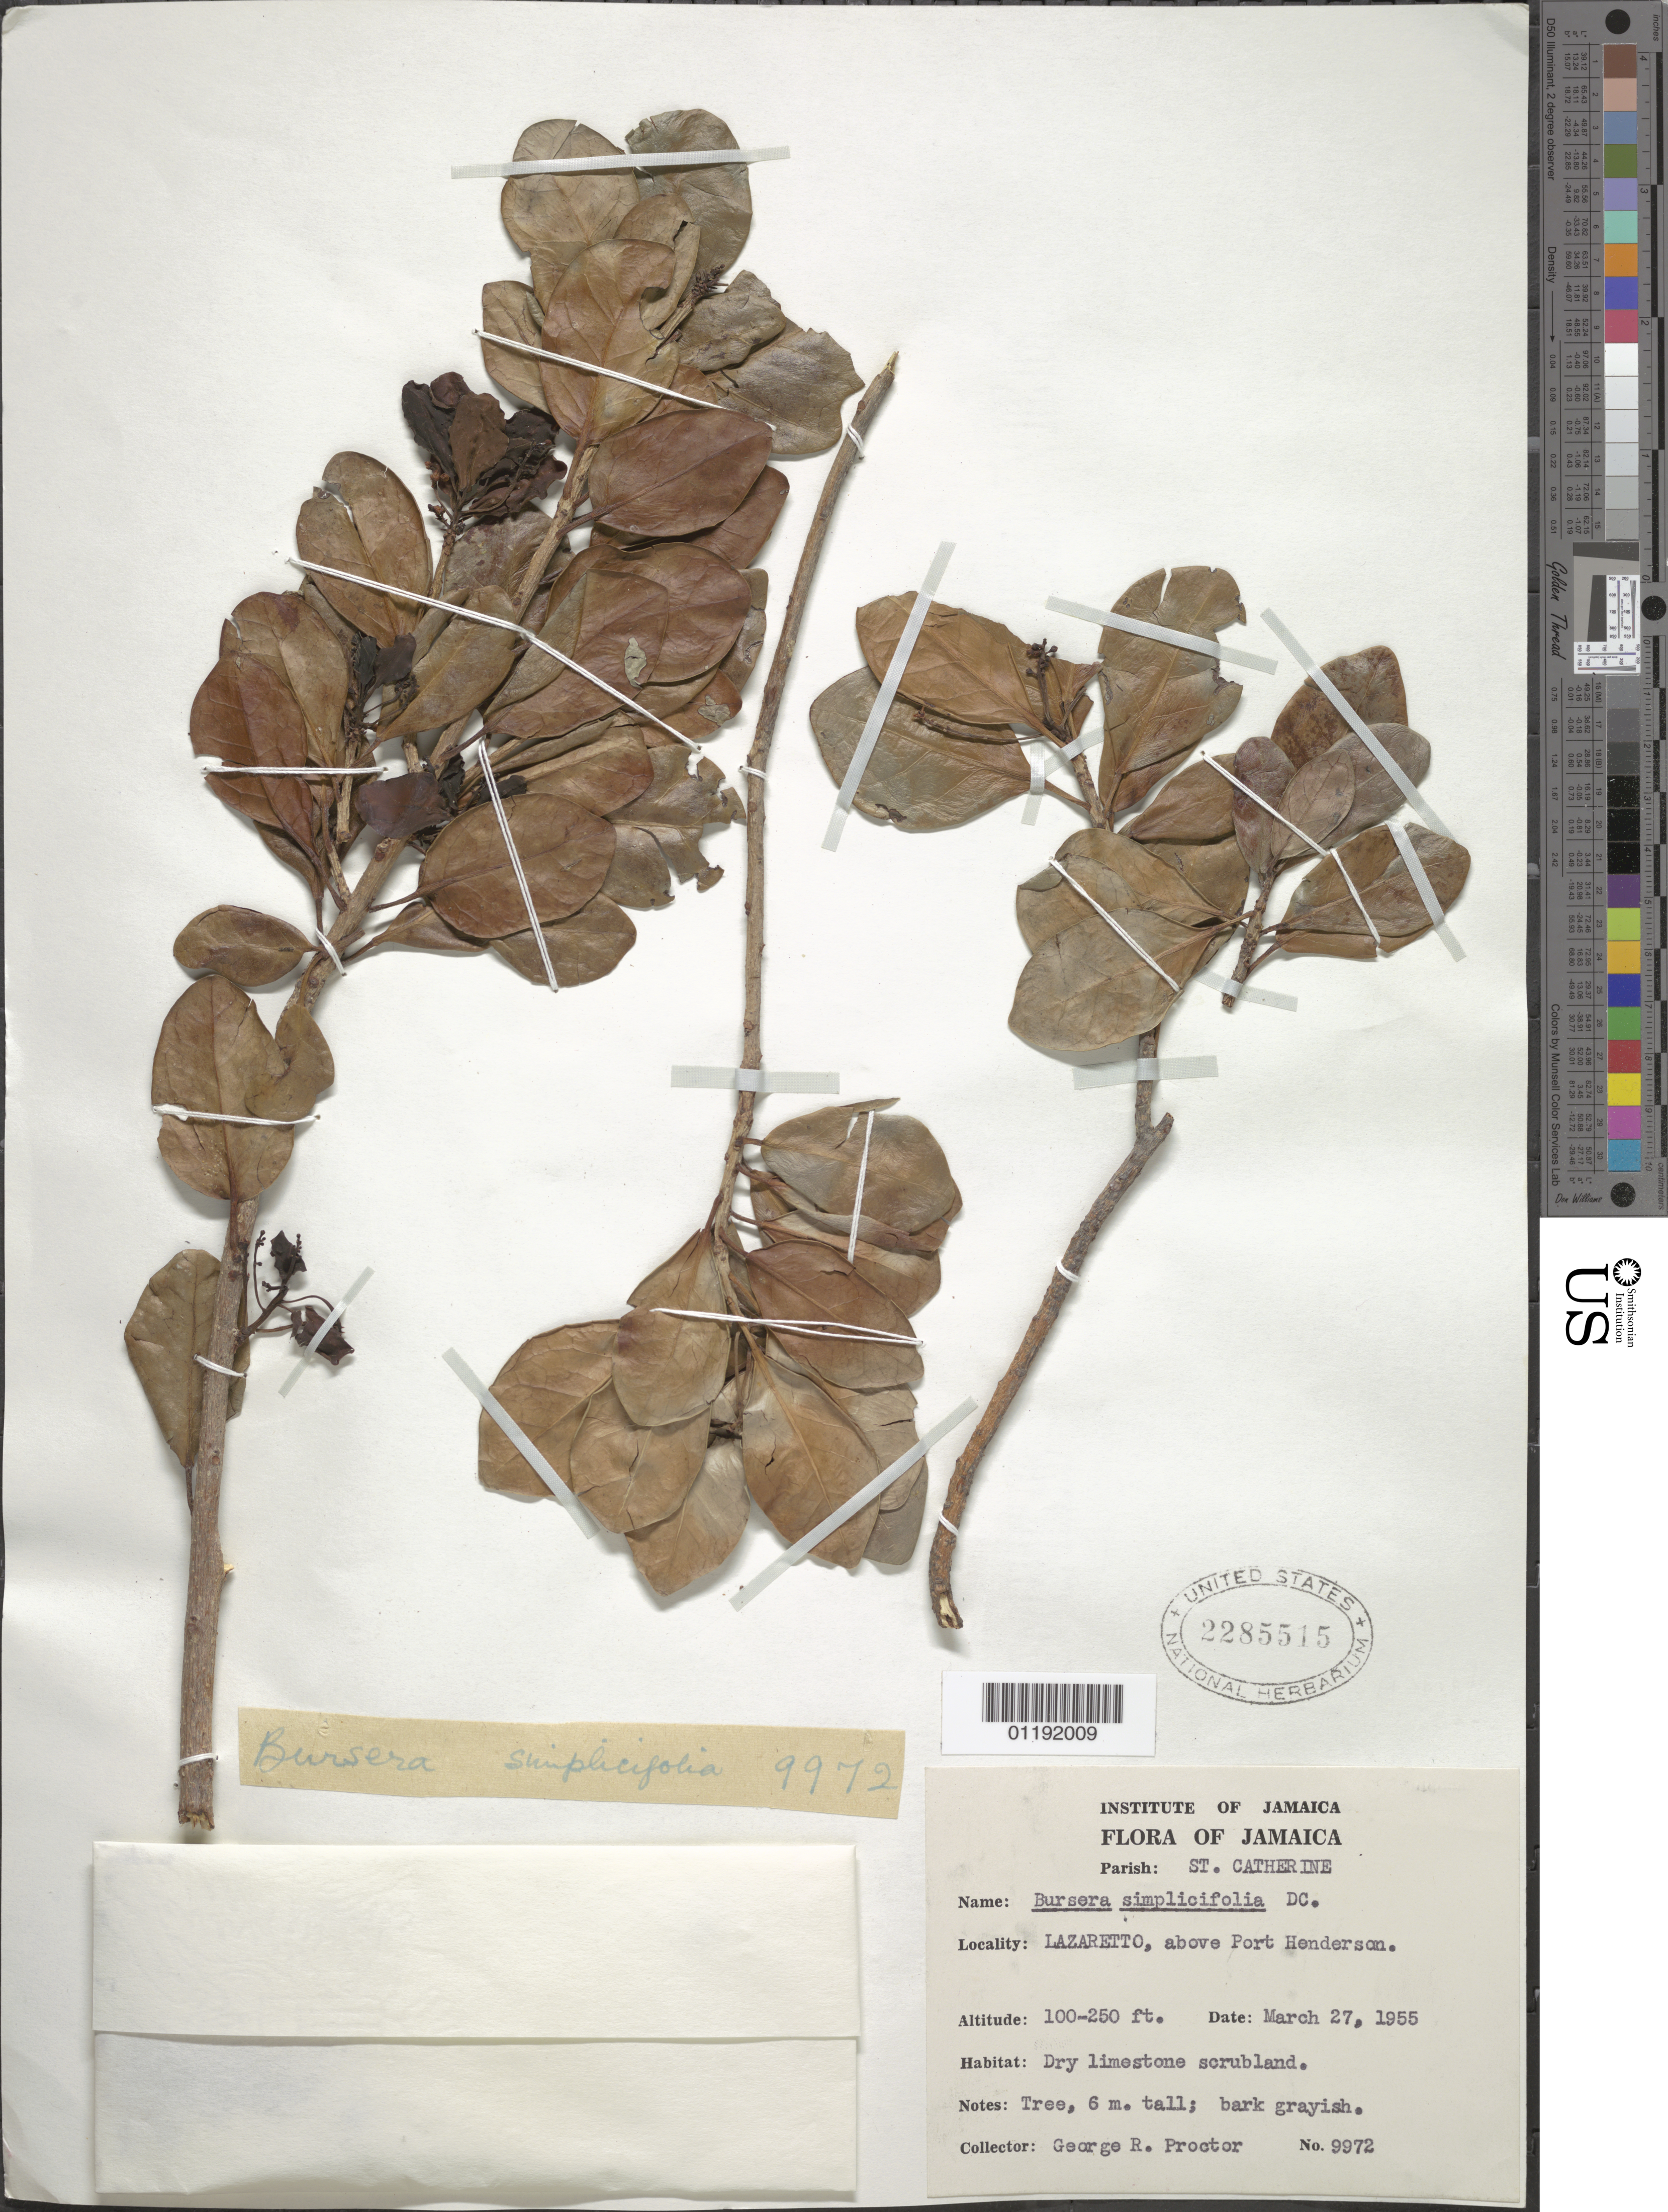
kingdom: Plantae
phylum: Tracheophyta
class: Magnoliopsida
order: Sapindales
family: Burseraceae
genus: Bursera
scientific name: Bursera lunanii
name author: (Spreng.) C.D. Adams & Dandy ex Proctor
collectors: G. Proctor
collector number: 9972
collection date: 1955-03-27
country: Jamaica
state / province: Saint Catherine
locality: above Port Henderson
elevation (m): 30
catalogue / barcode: US 2285515